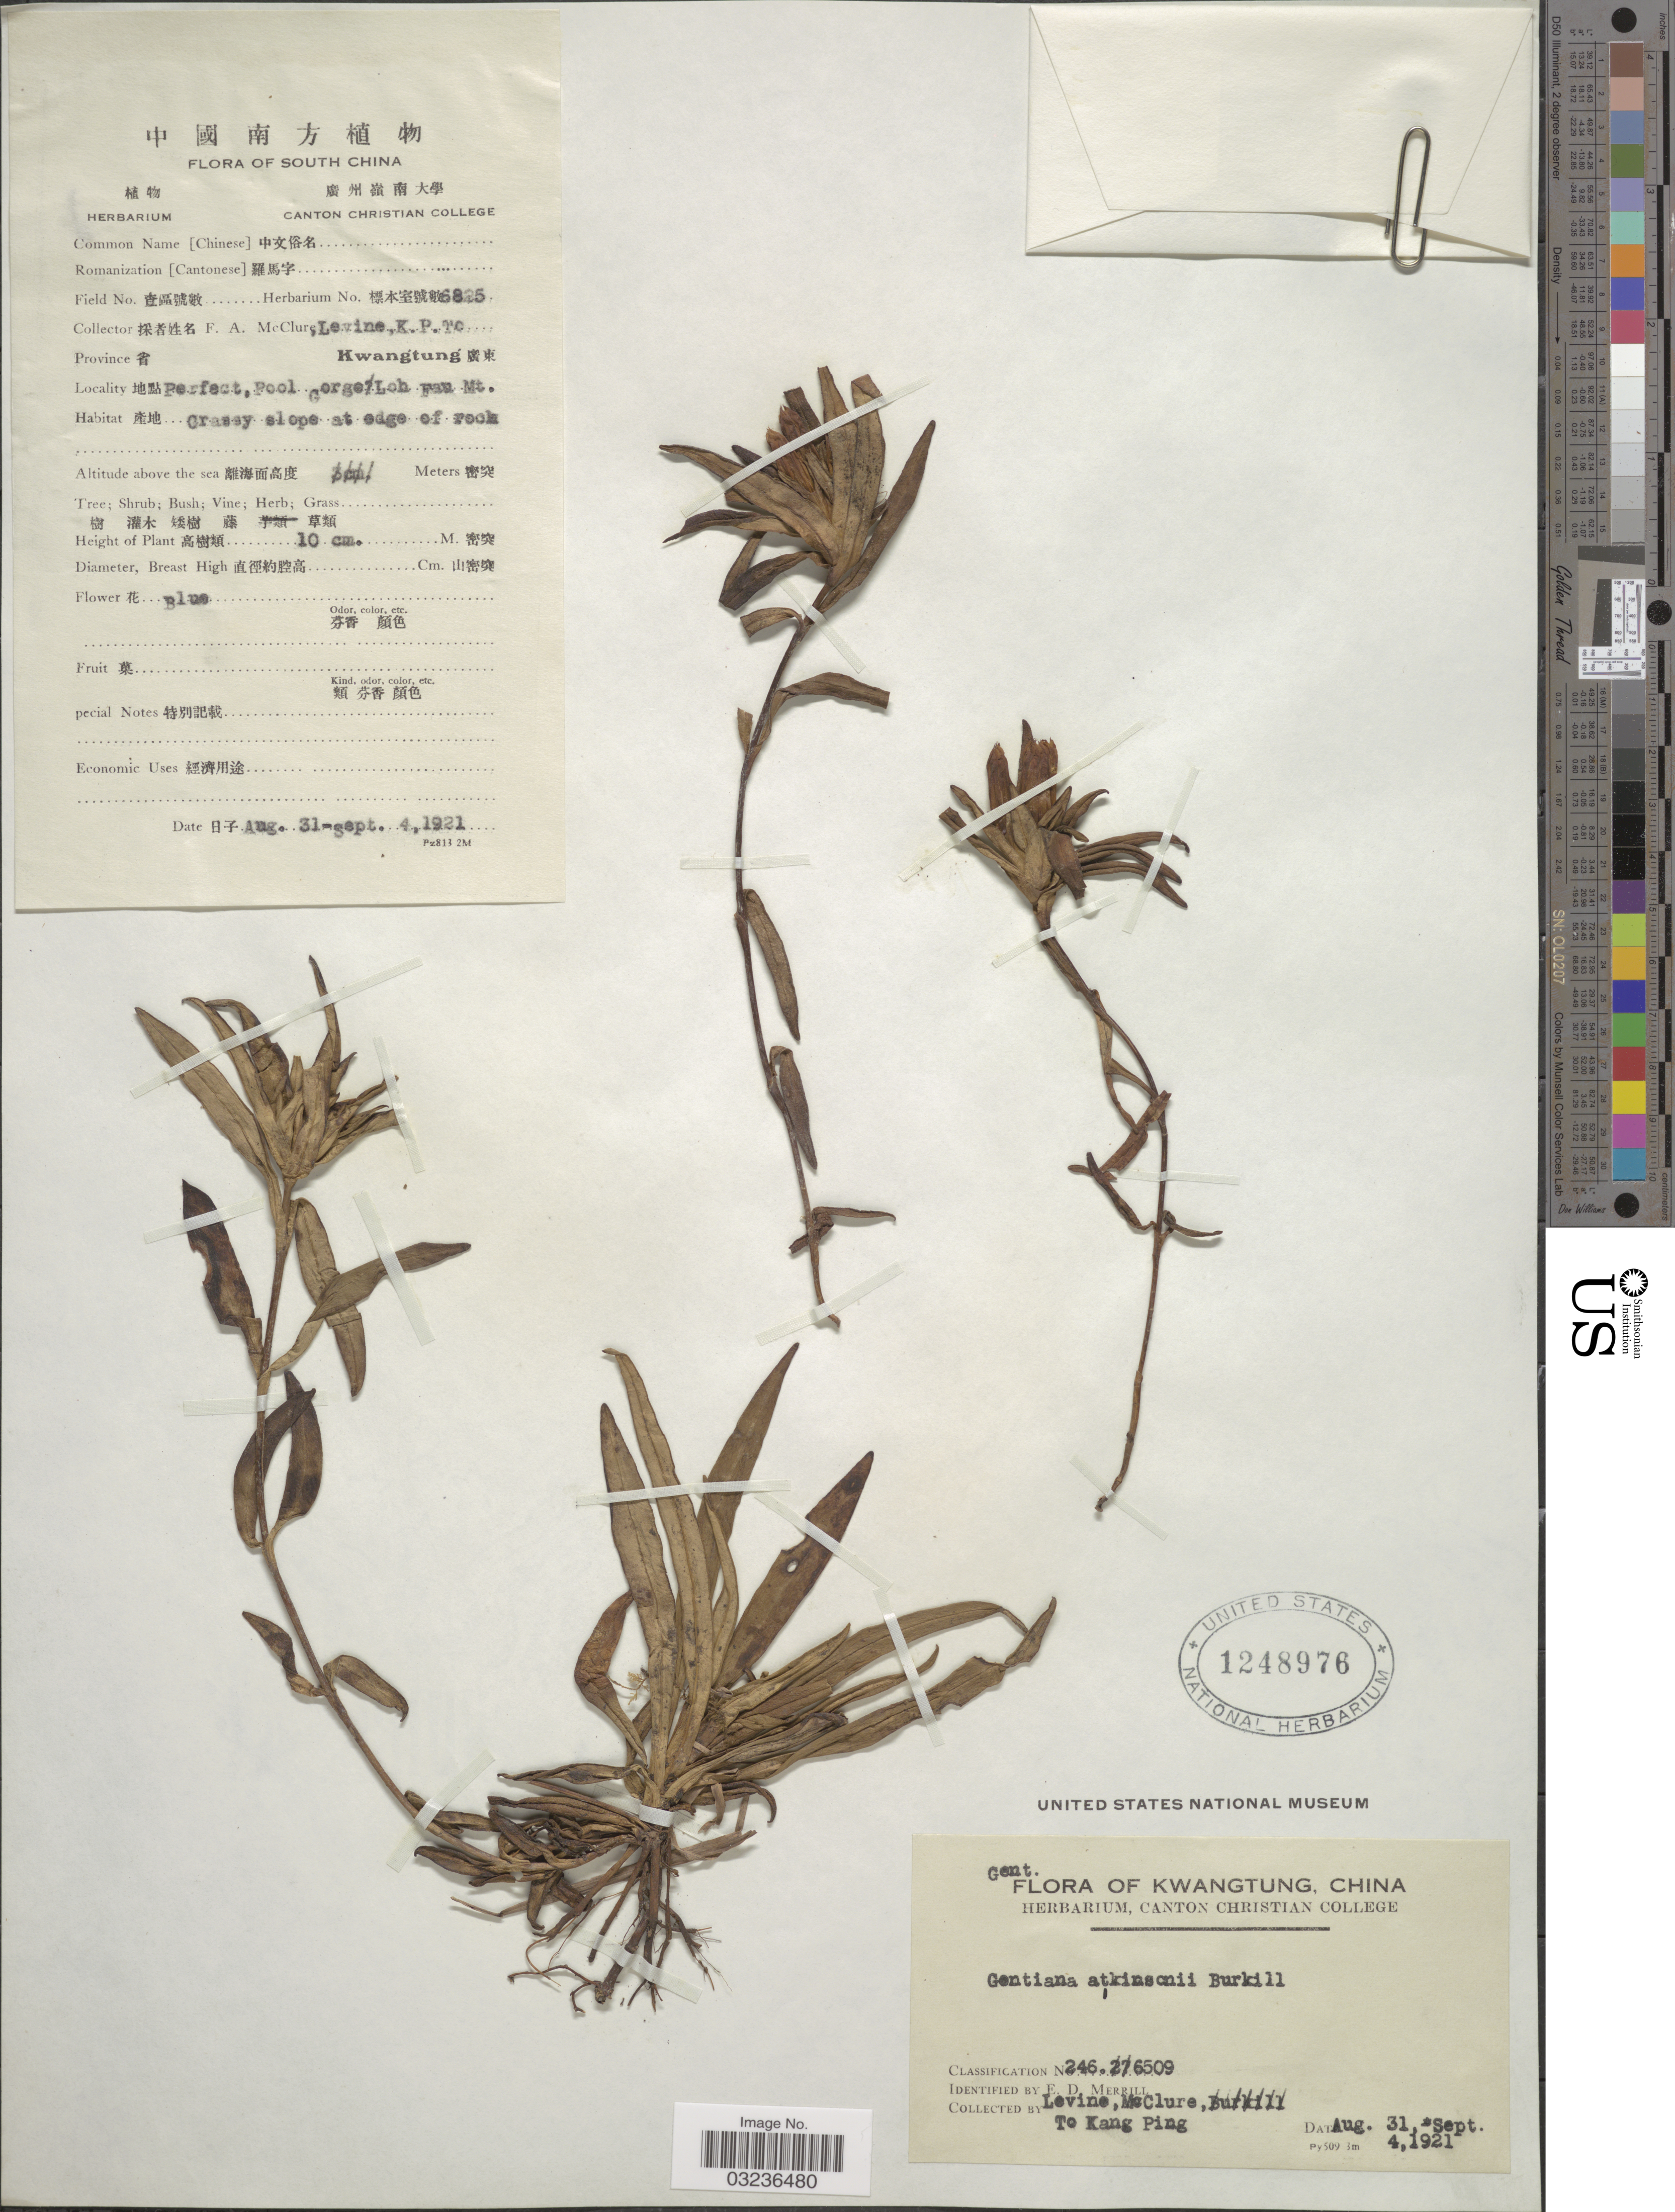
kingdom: Plantae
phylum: Tracheophyta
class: Magnoliopsida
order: Gentianales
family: Gentianaceae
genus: Gentiana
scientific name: Gentiana atkinsonii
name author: Burkill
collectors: -. Levine, McClure, -- & T. Ping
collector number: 6825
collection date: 1921-08-31/1921-09-04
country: China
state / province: Guangdong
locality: Kwangtung.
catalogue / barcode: US 1248976